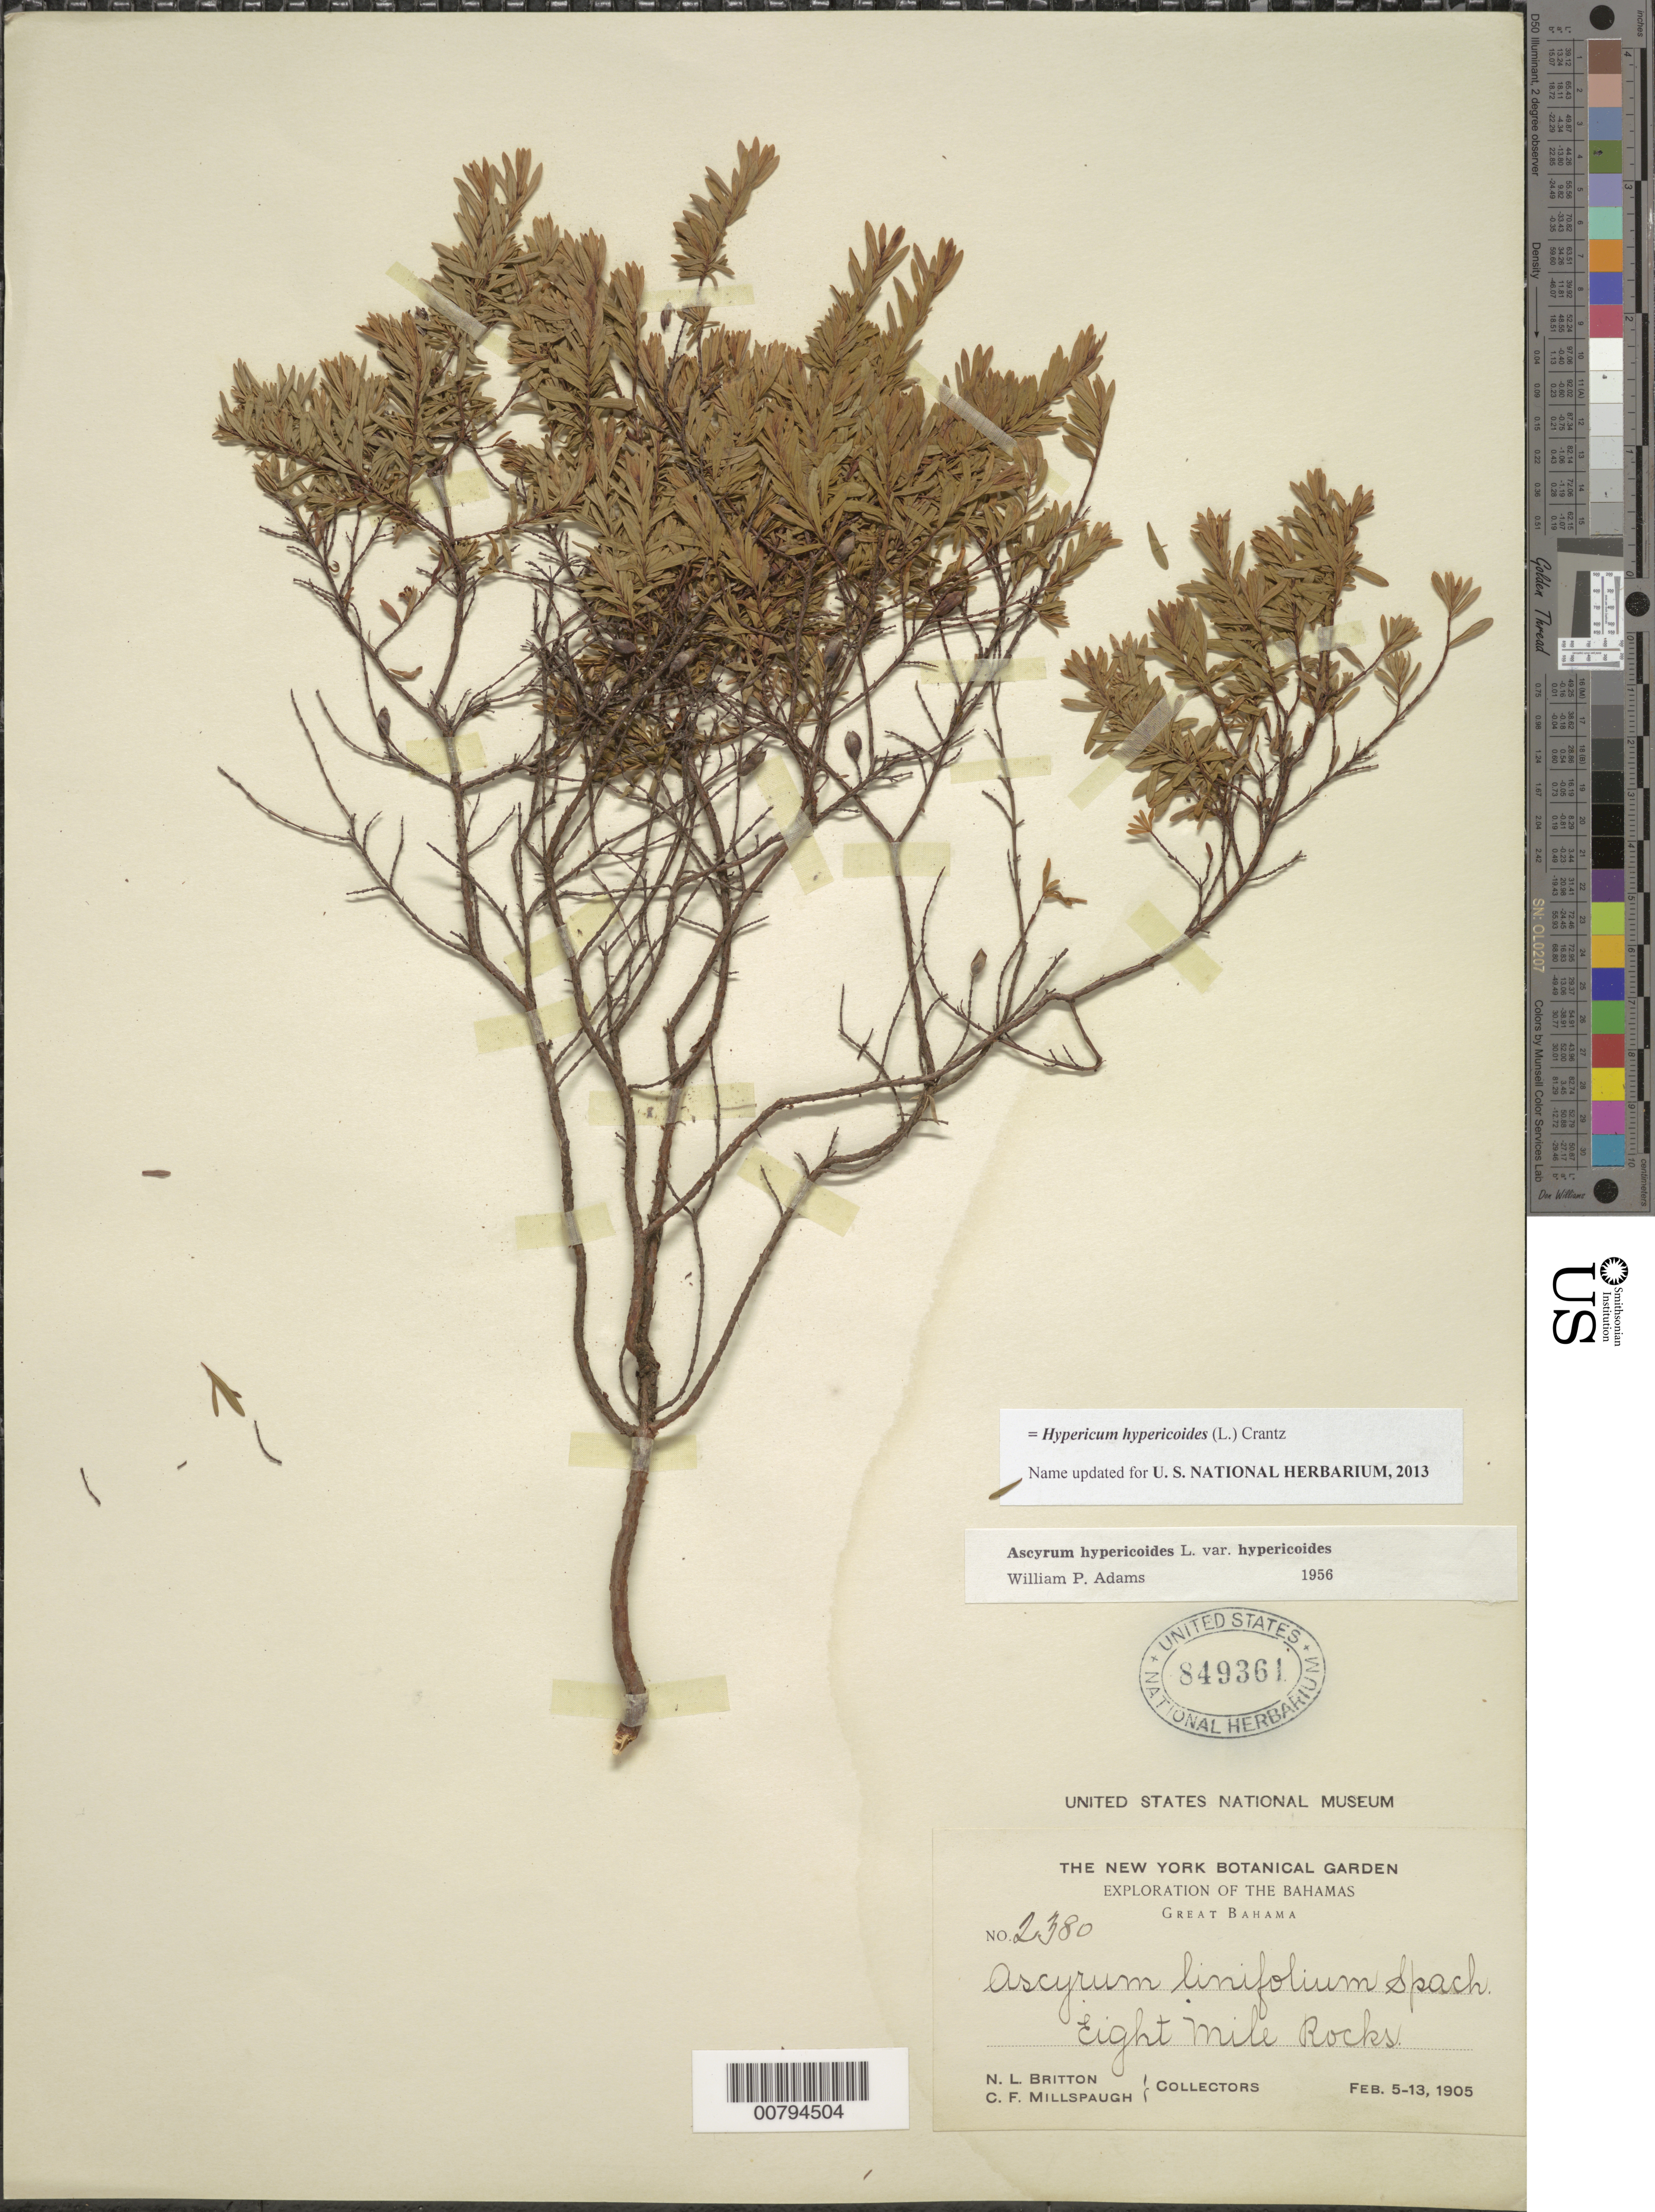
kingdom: Plantae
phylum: Tracheophyta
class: Magnoliopsida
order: Malpighiales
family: Hypericaceae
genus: Hypericum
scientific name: Hypericum hypericoides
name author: (L.) Crantz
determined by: Adams, W. P.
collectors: N. Britton & C. F. Millspaugh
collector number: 2380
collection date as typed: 05 Feb 1905 to 13 Feb 1905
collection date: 1905-02-05/1905-02-13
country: Bahamas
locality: Great Bahama. Eight Mile Rocks.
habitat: Rocks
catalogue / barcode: US 849361